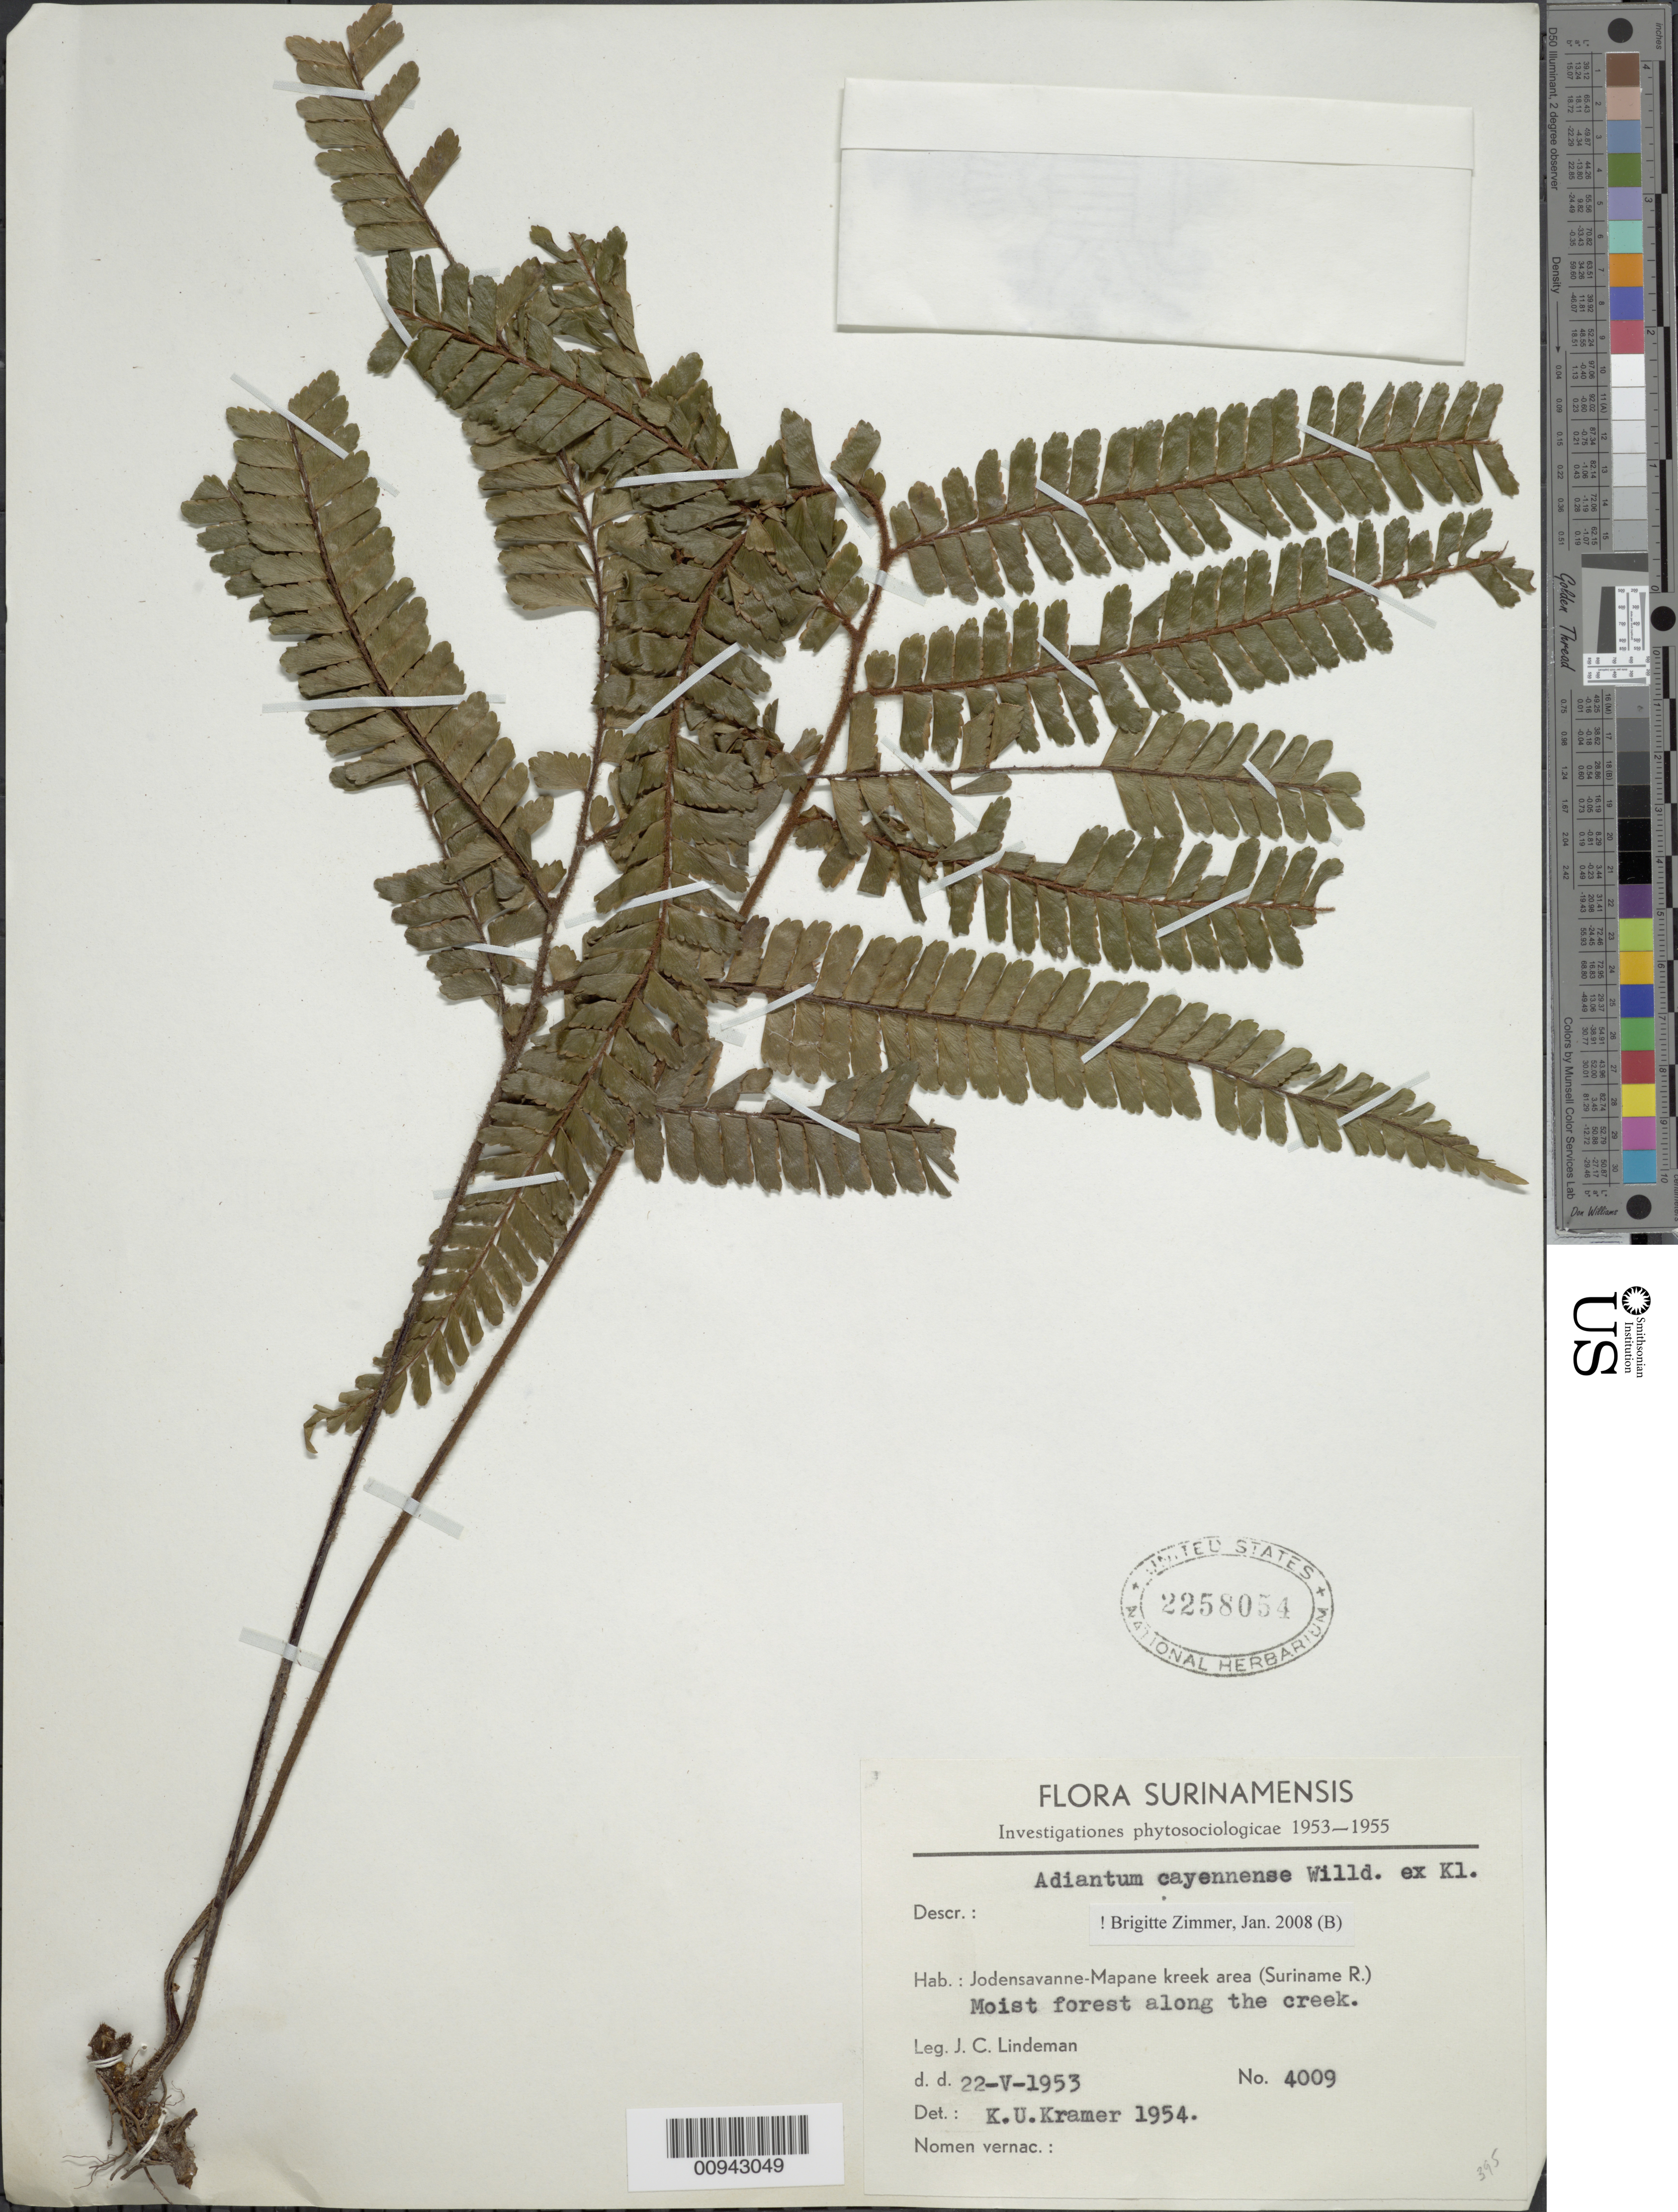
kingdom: Plantae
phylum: Tracheophyta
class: Polypodiopsida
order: Polypodiales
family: Pteridaceae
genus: Adiantum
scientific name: Adiantum cajennense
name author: Willd. ex Klotzsch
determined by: Zimmer, B.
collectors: J. C. Lindeman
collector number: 4009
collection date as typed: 22-May-53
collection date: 1953-05-22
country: Suriname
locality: Jodensavanne-Mapane kreek area (Suriname River)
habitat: Moist forest along creek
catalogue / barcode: US 2258054